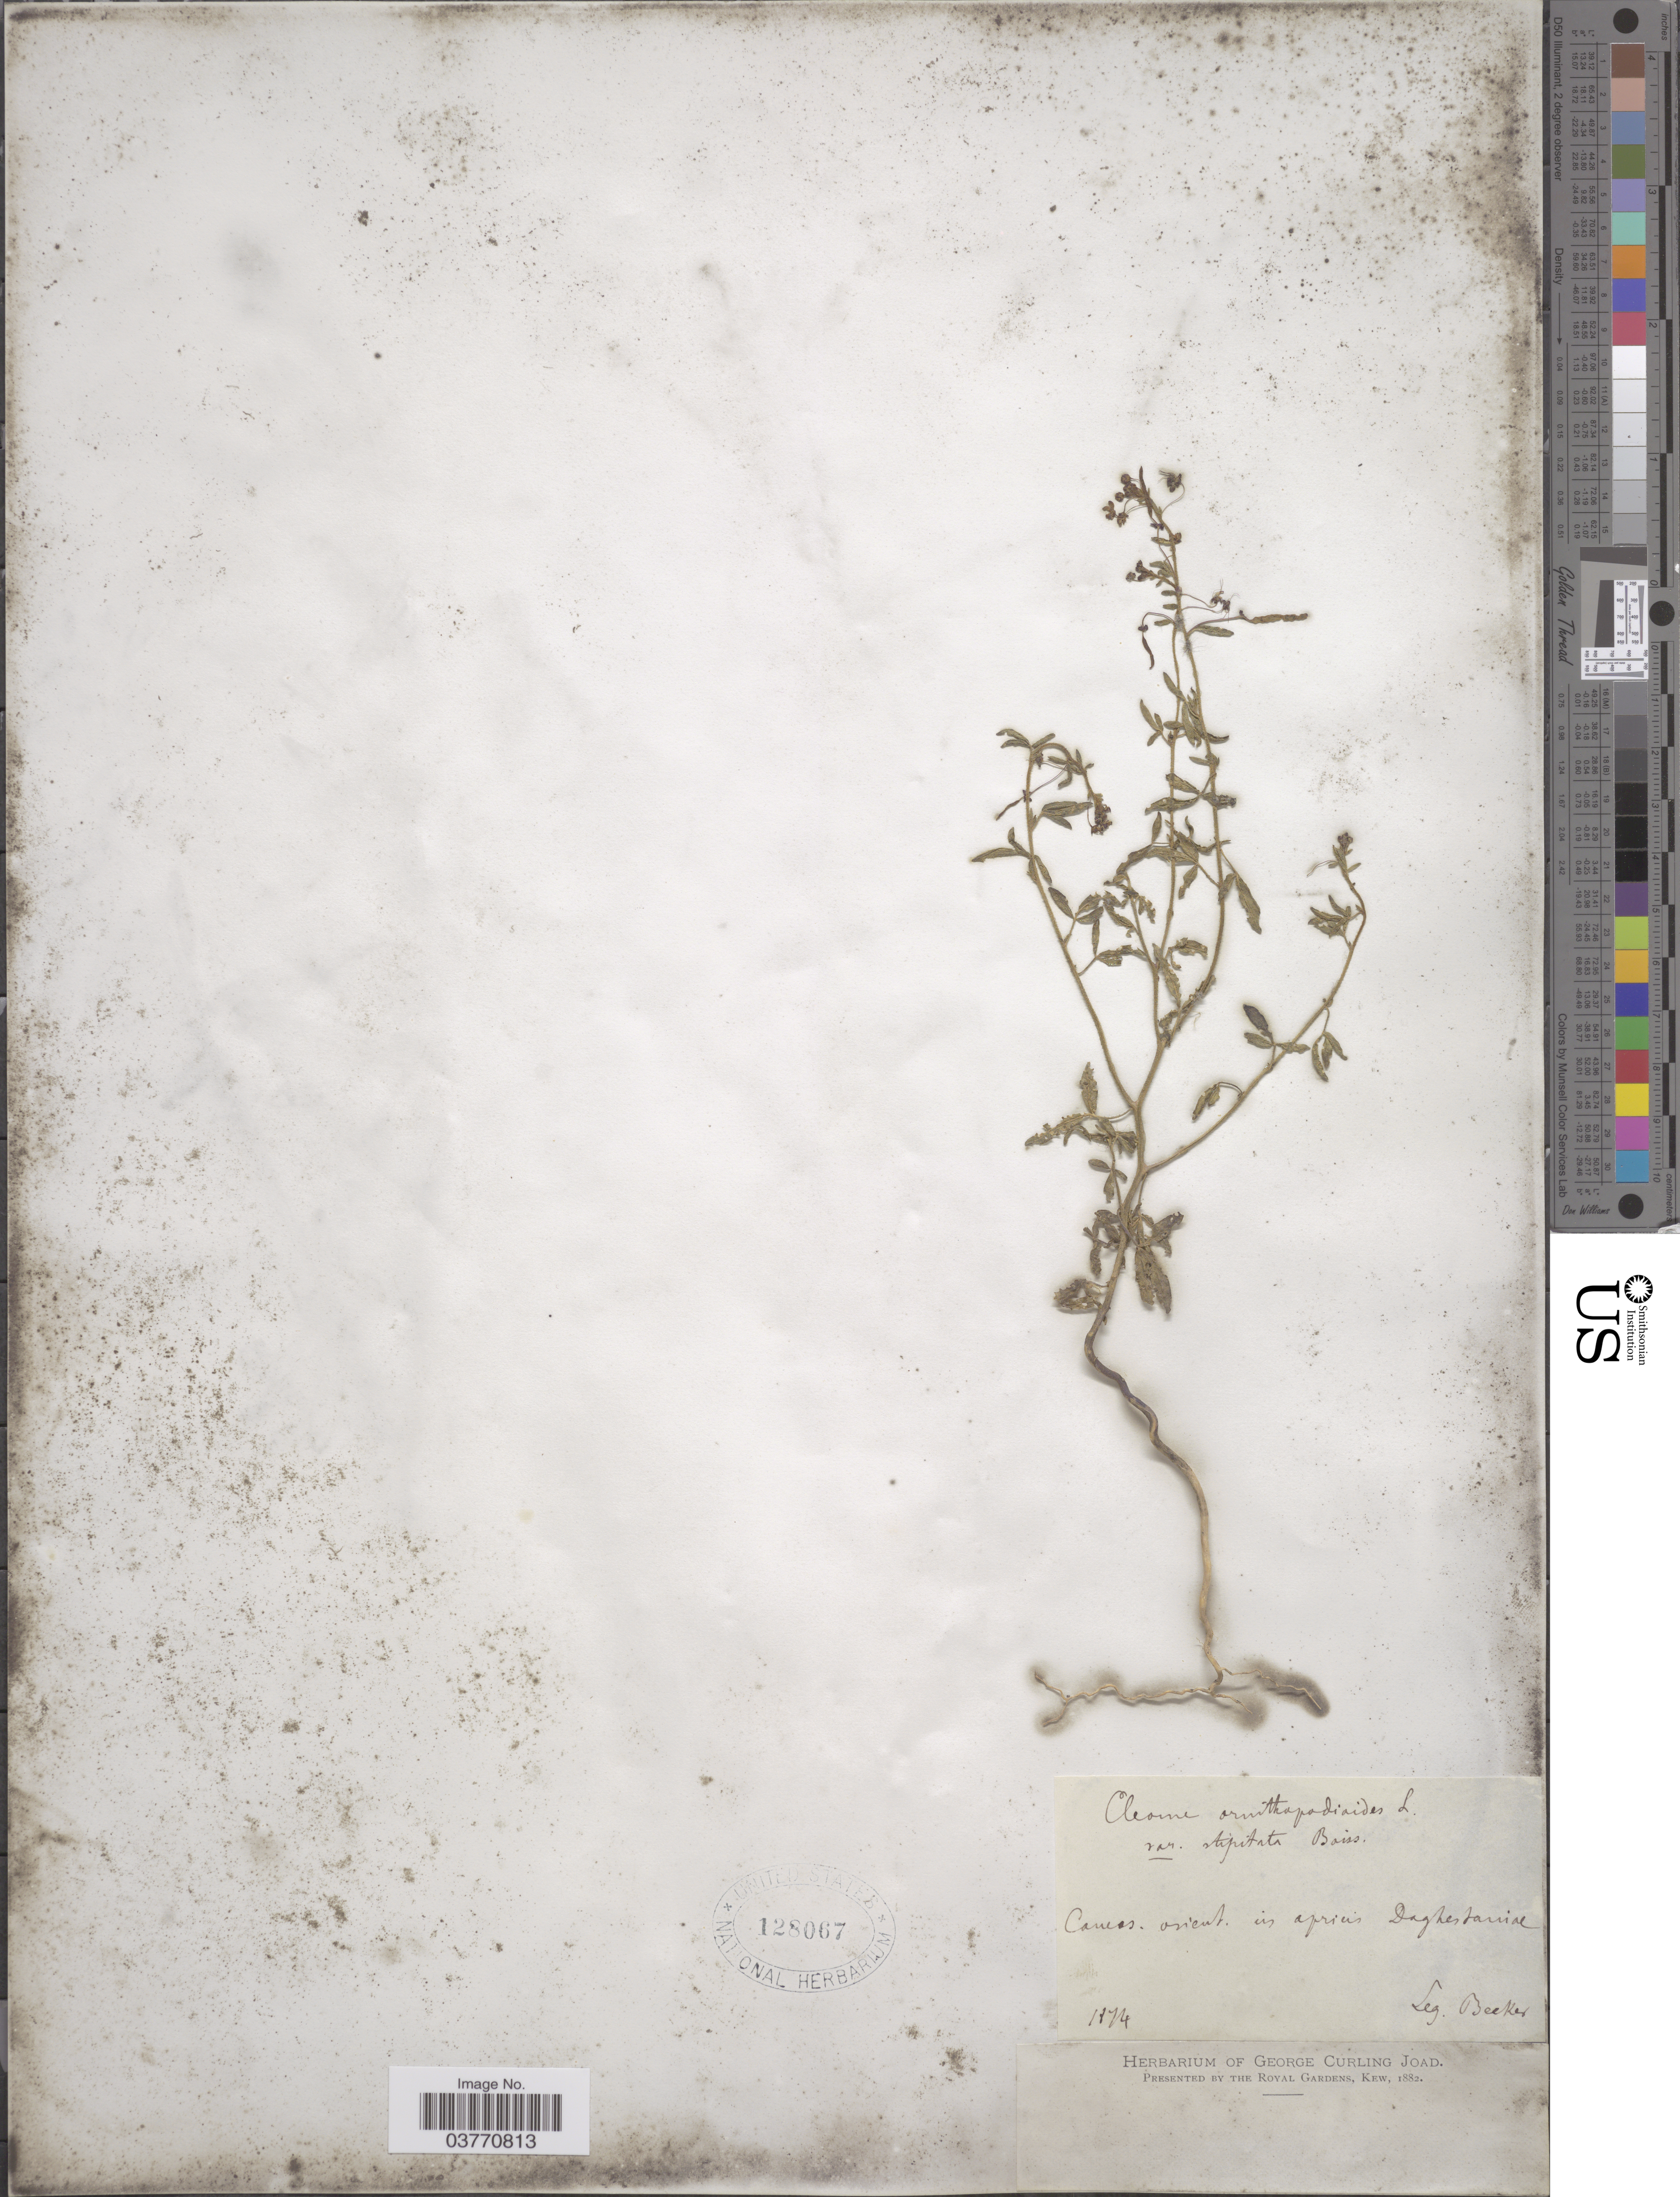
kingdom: Plantae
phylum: Tracheophyta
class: Magnoliopsida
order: Brassicales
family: Cleomaceae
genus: Cleome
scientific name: Cleome steveniana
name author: Schult. & Schult. f.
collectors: -. Becker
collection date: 1874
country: Russian Federation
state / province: Dagestan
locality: Caucas orient. in apricis Daghestaniae.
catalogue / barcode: US 128067